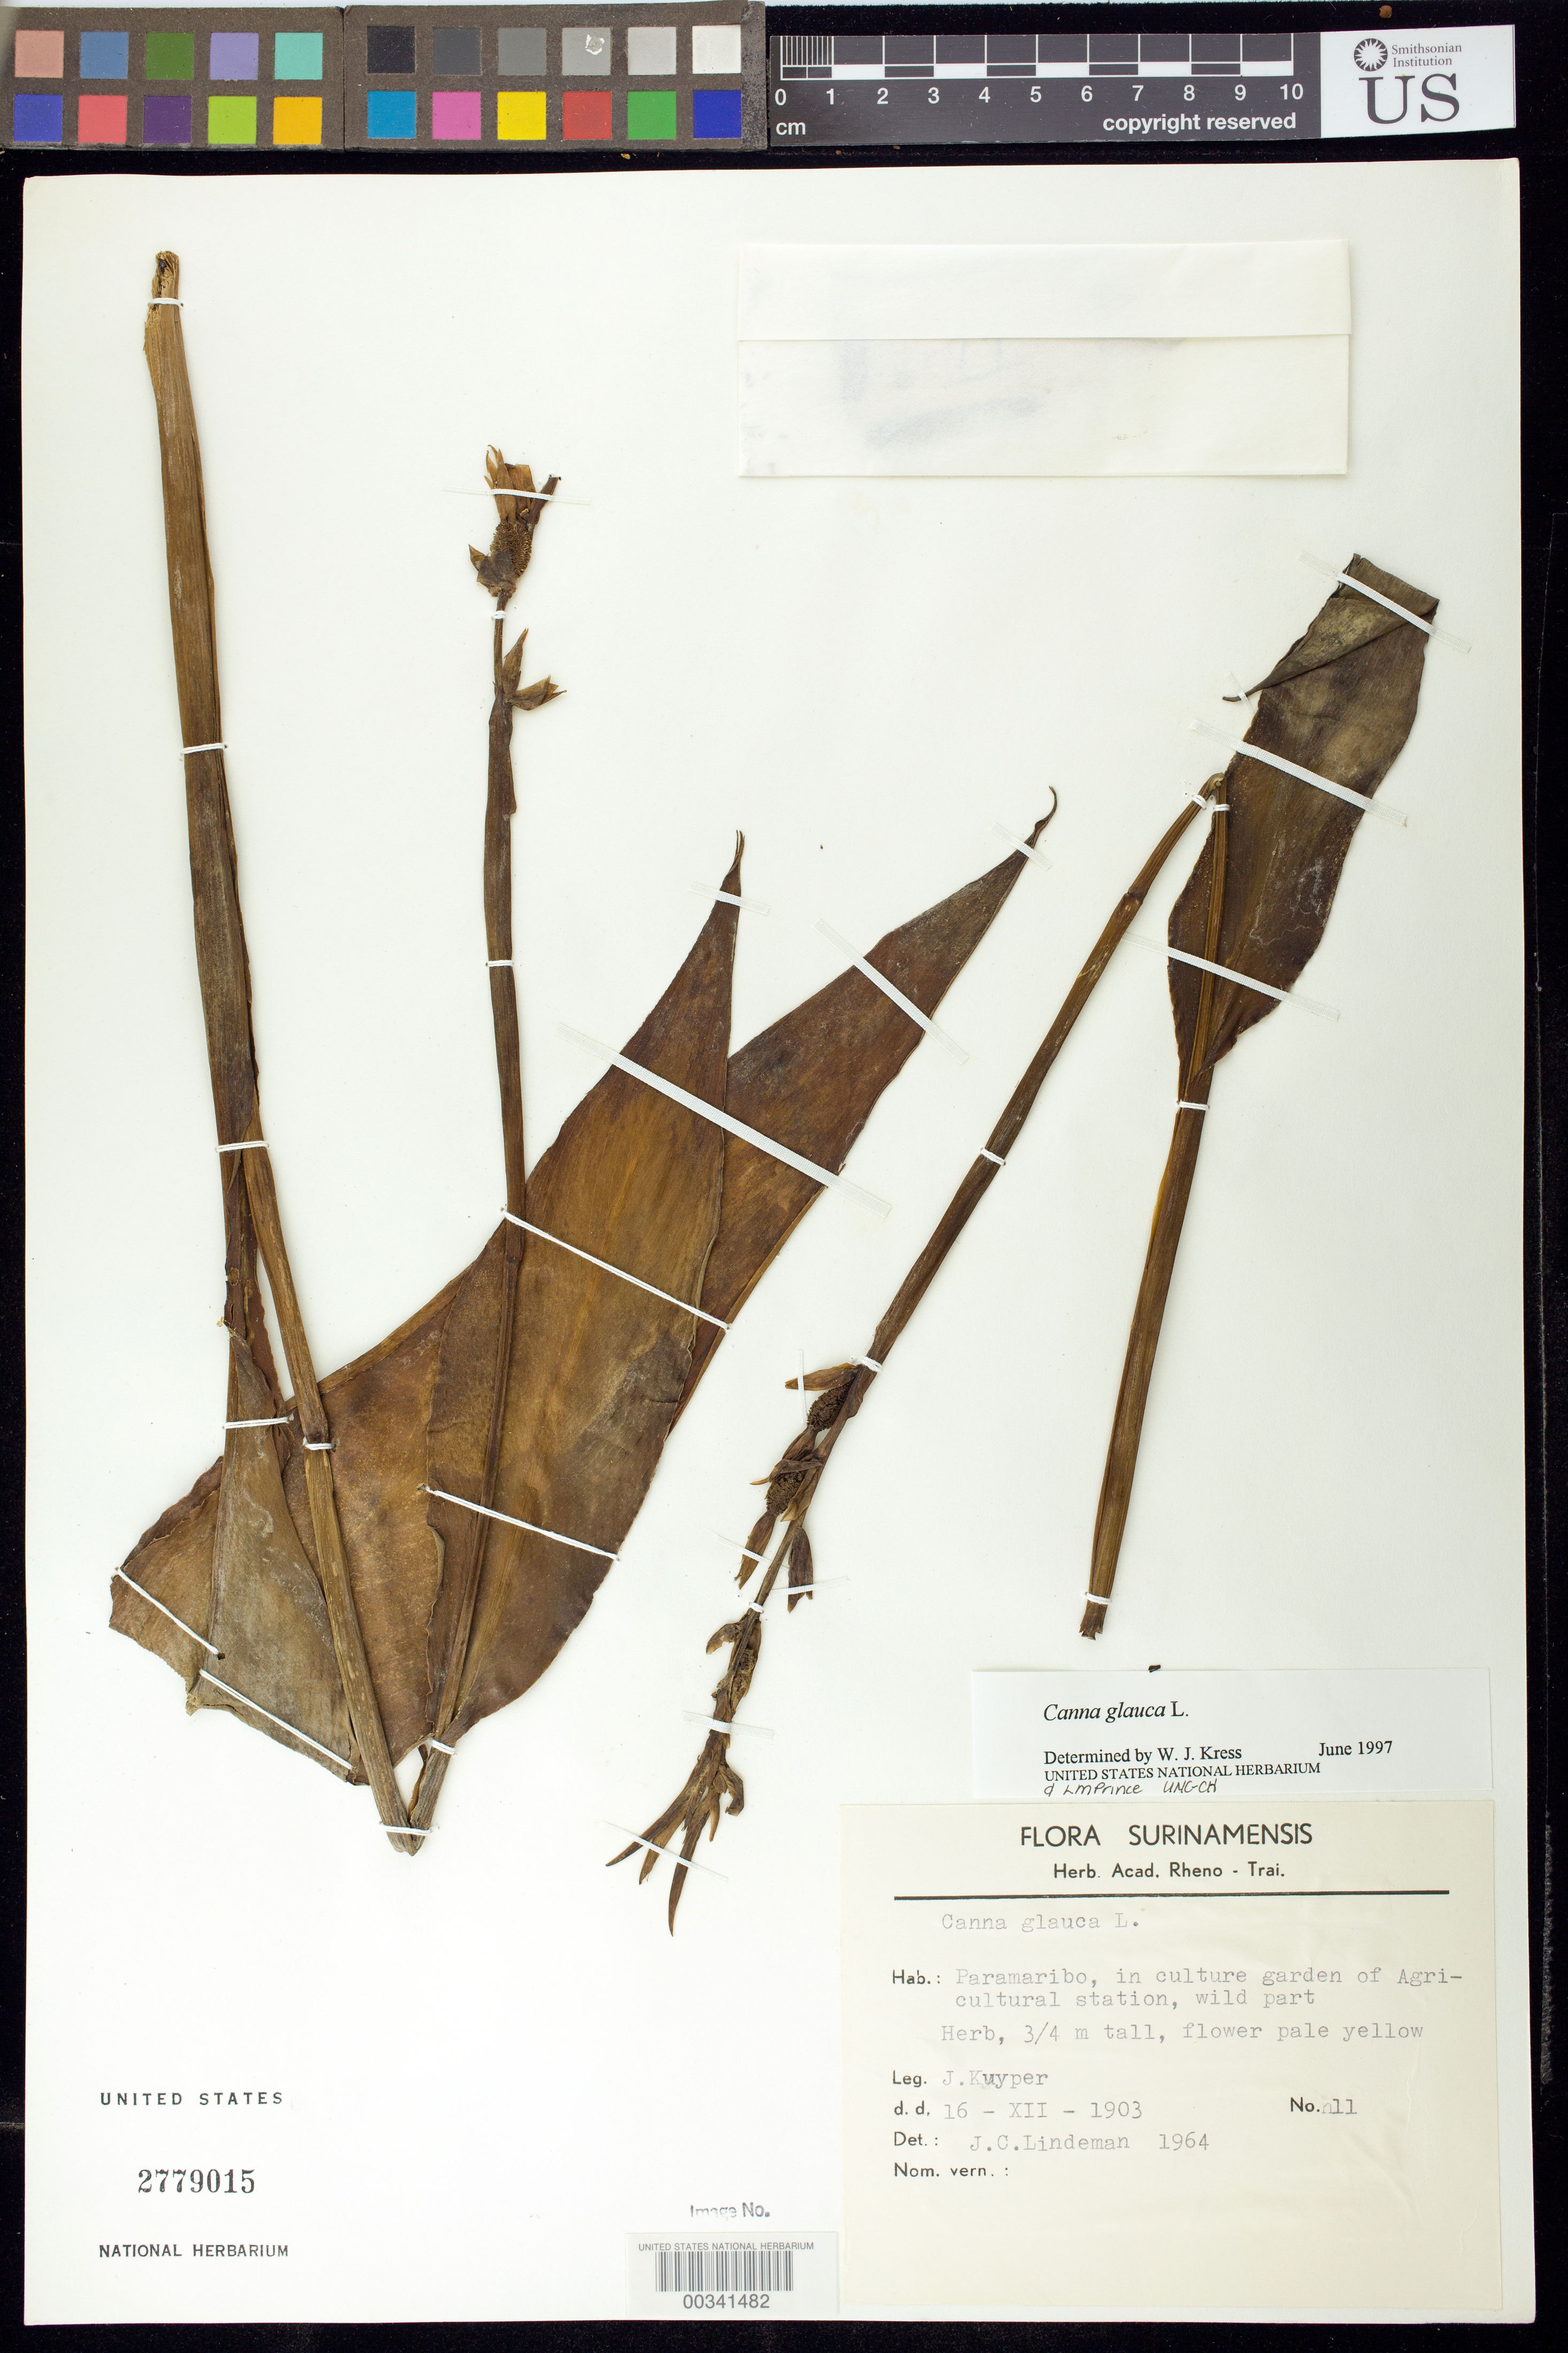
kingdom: Plantae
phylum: Tracheophyta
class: Liliopsida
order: Zingiberales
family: Cannaceae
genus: Canna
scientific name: Canna glauca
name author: L.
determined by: Kress, W. J., (US), Smithsonian Institution - National Museum of Natural History (UNITED STATES)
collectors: J. Kuyper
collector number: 11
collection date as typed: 16 Dec 1903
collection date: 1903-12-16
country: Suriname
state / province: Paramaribo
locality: In culture garden of agricultural station, wild part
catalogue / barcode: US 2779015